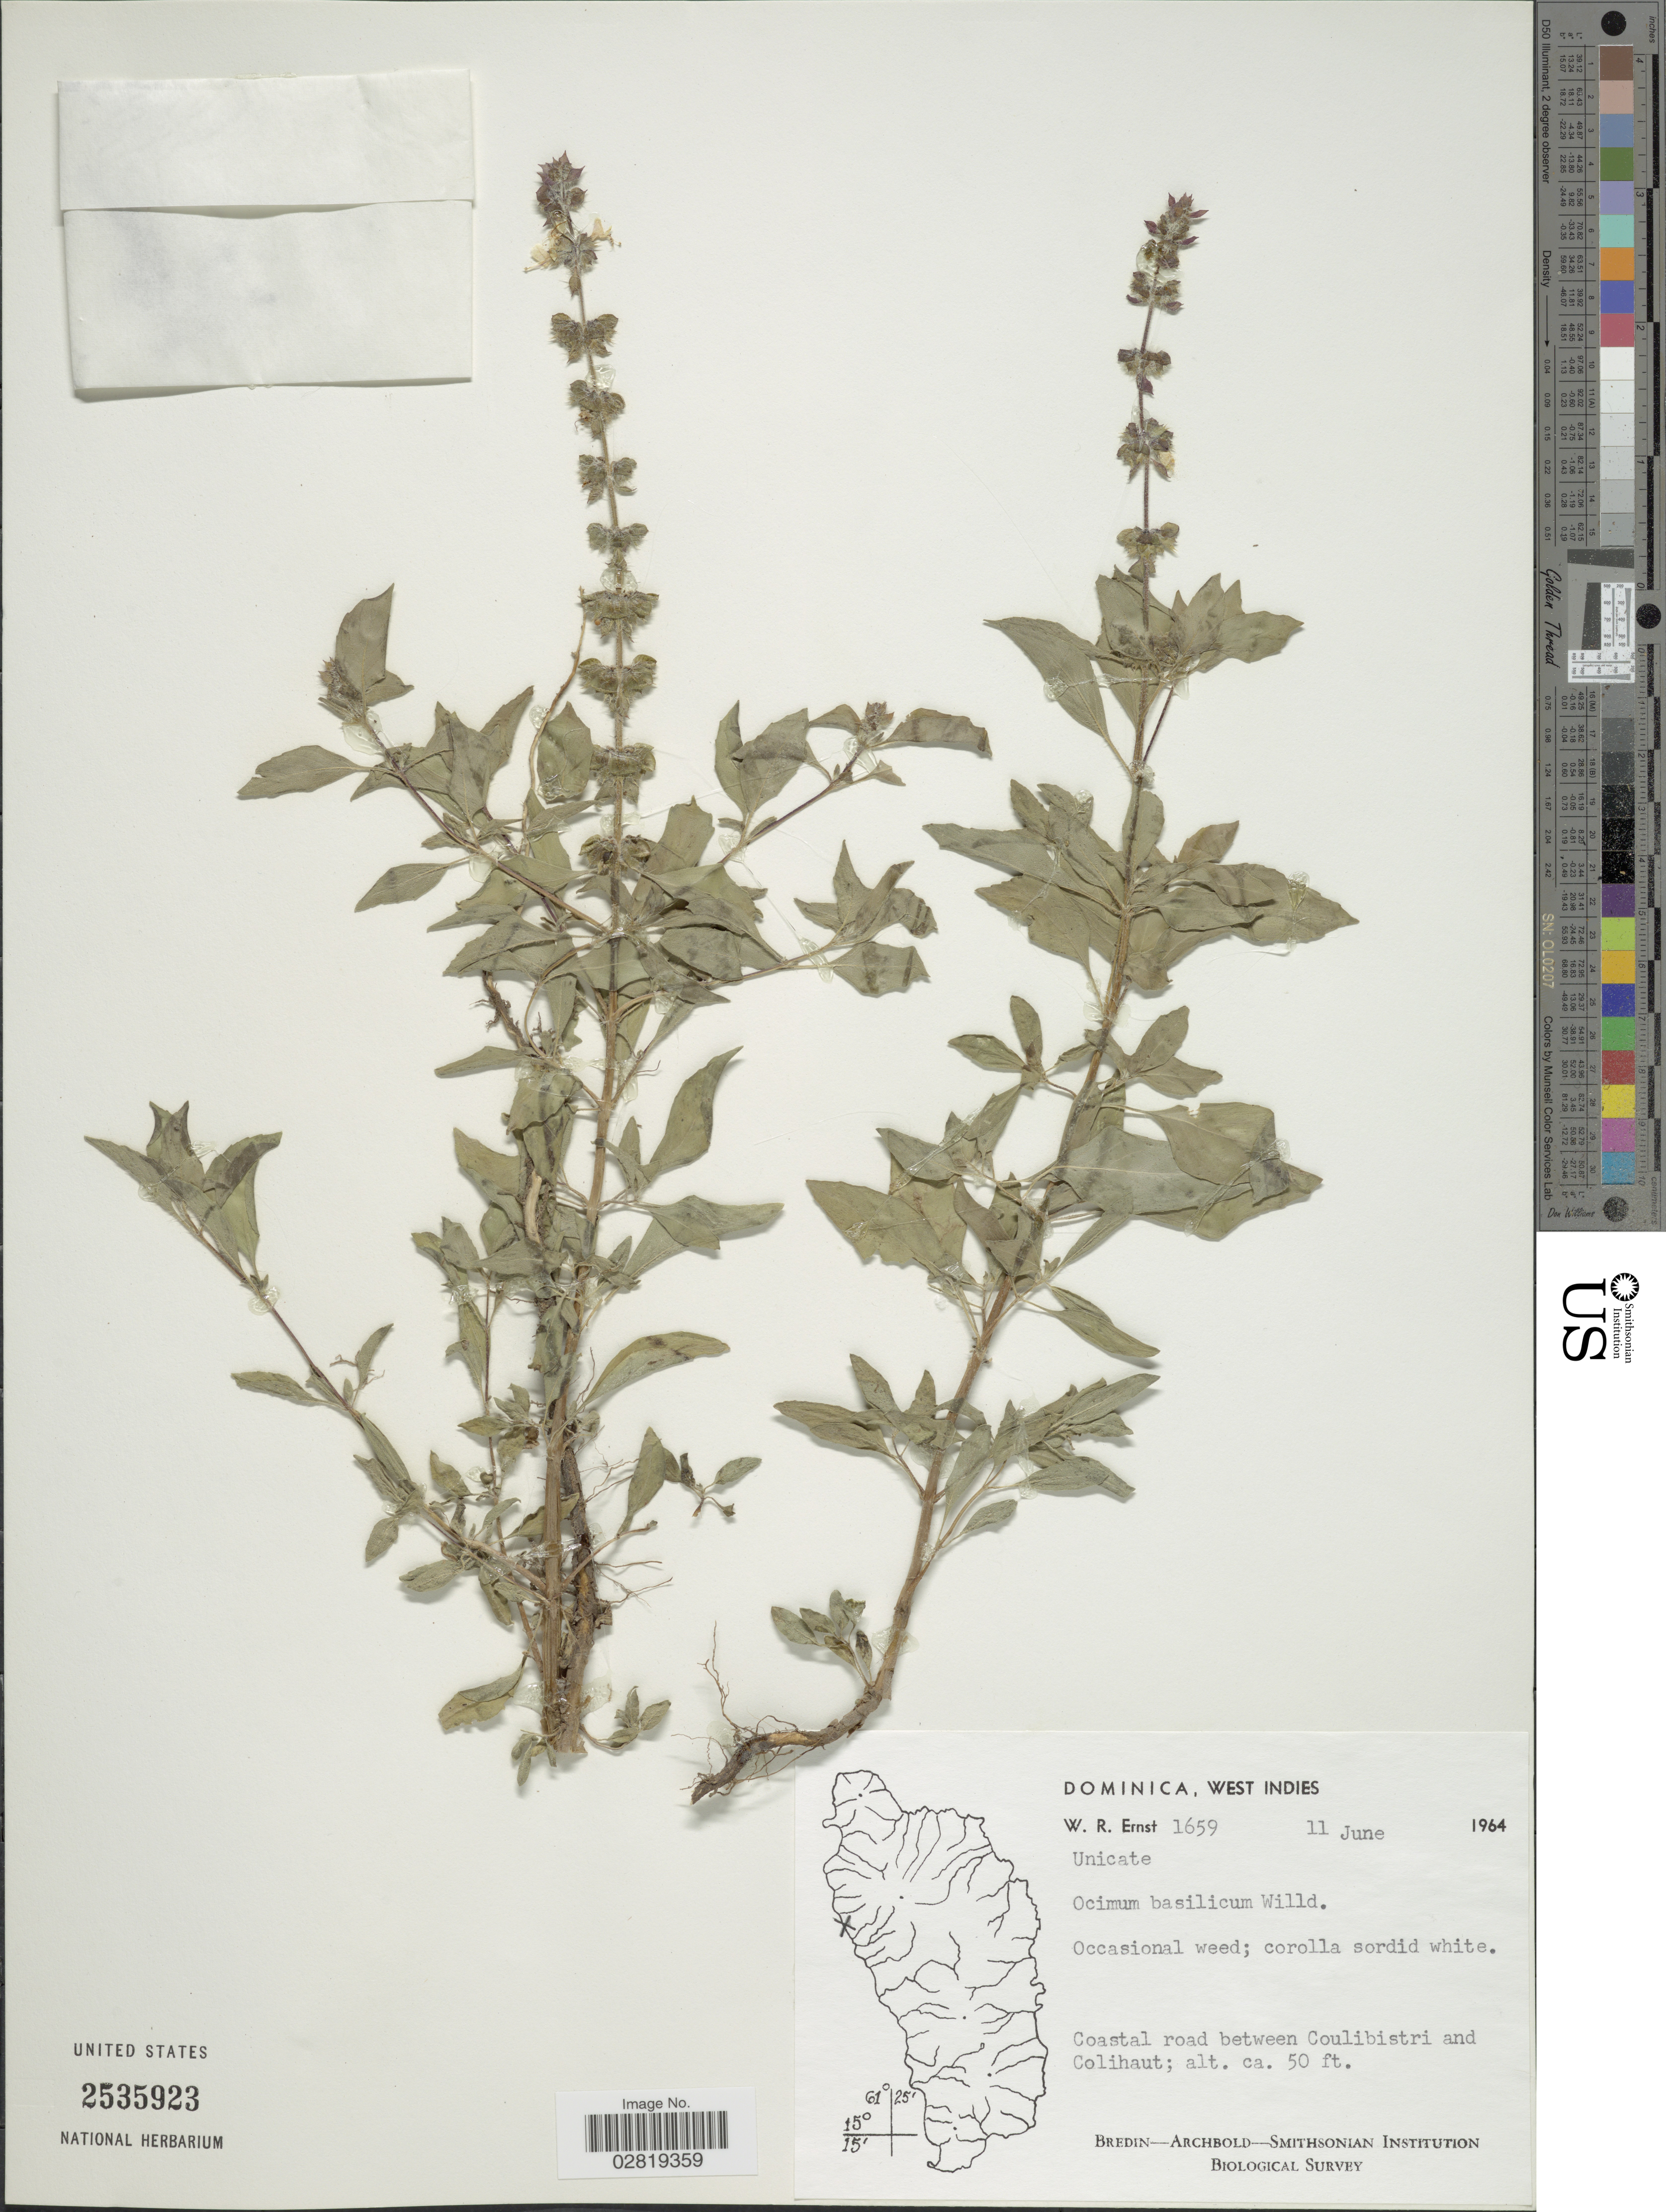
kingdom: Plantae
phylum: Tracheophyta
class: Magnoliopsida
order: Lamiales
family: Lamiaceae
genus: Ocimum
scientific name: Ocimum basilicum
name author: L.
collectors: W. R. Ernst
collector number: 1659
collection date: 1964-06-11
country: Dominica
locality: Coastal road between Coulibistri and Colihaut.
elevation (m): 15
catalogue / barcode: US 2535923